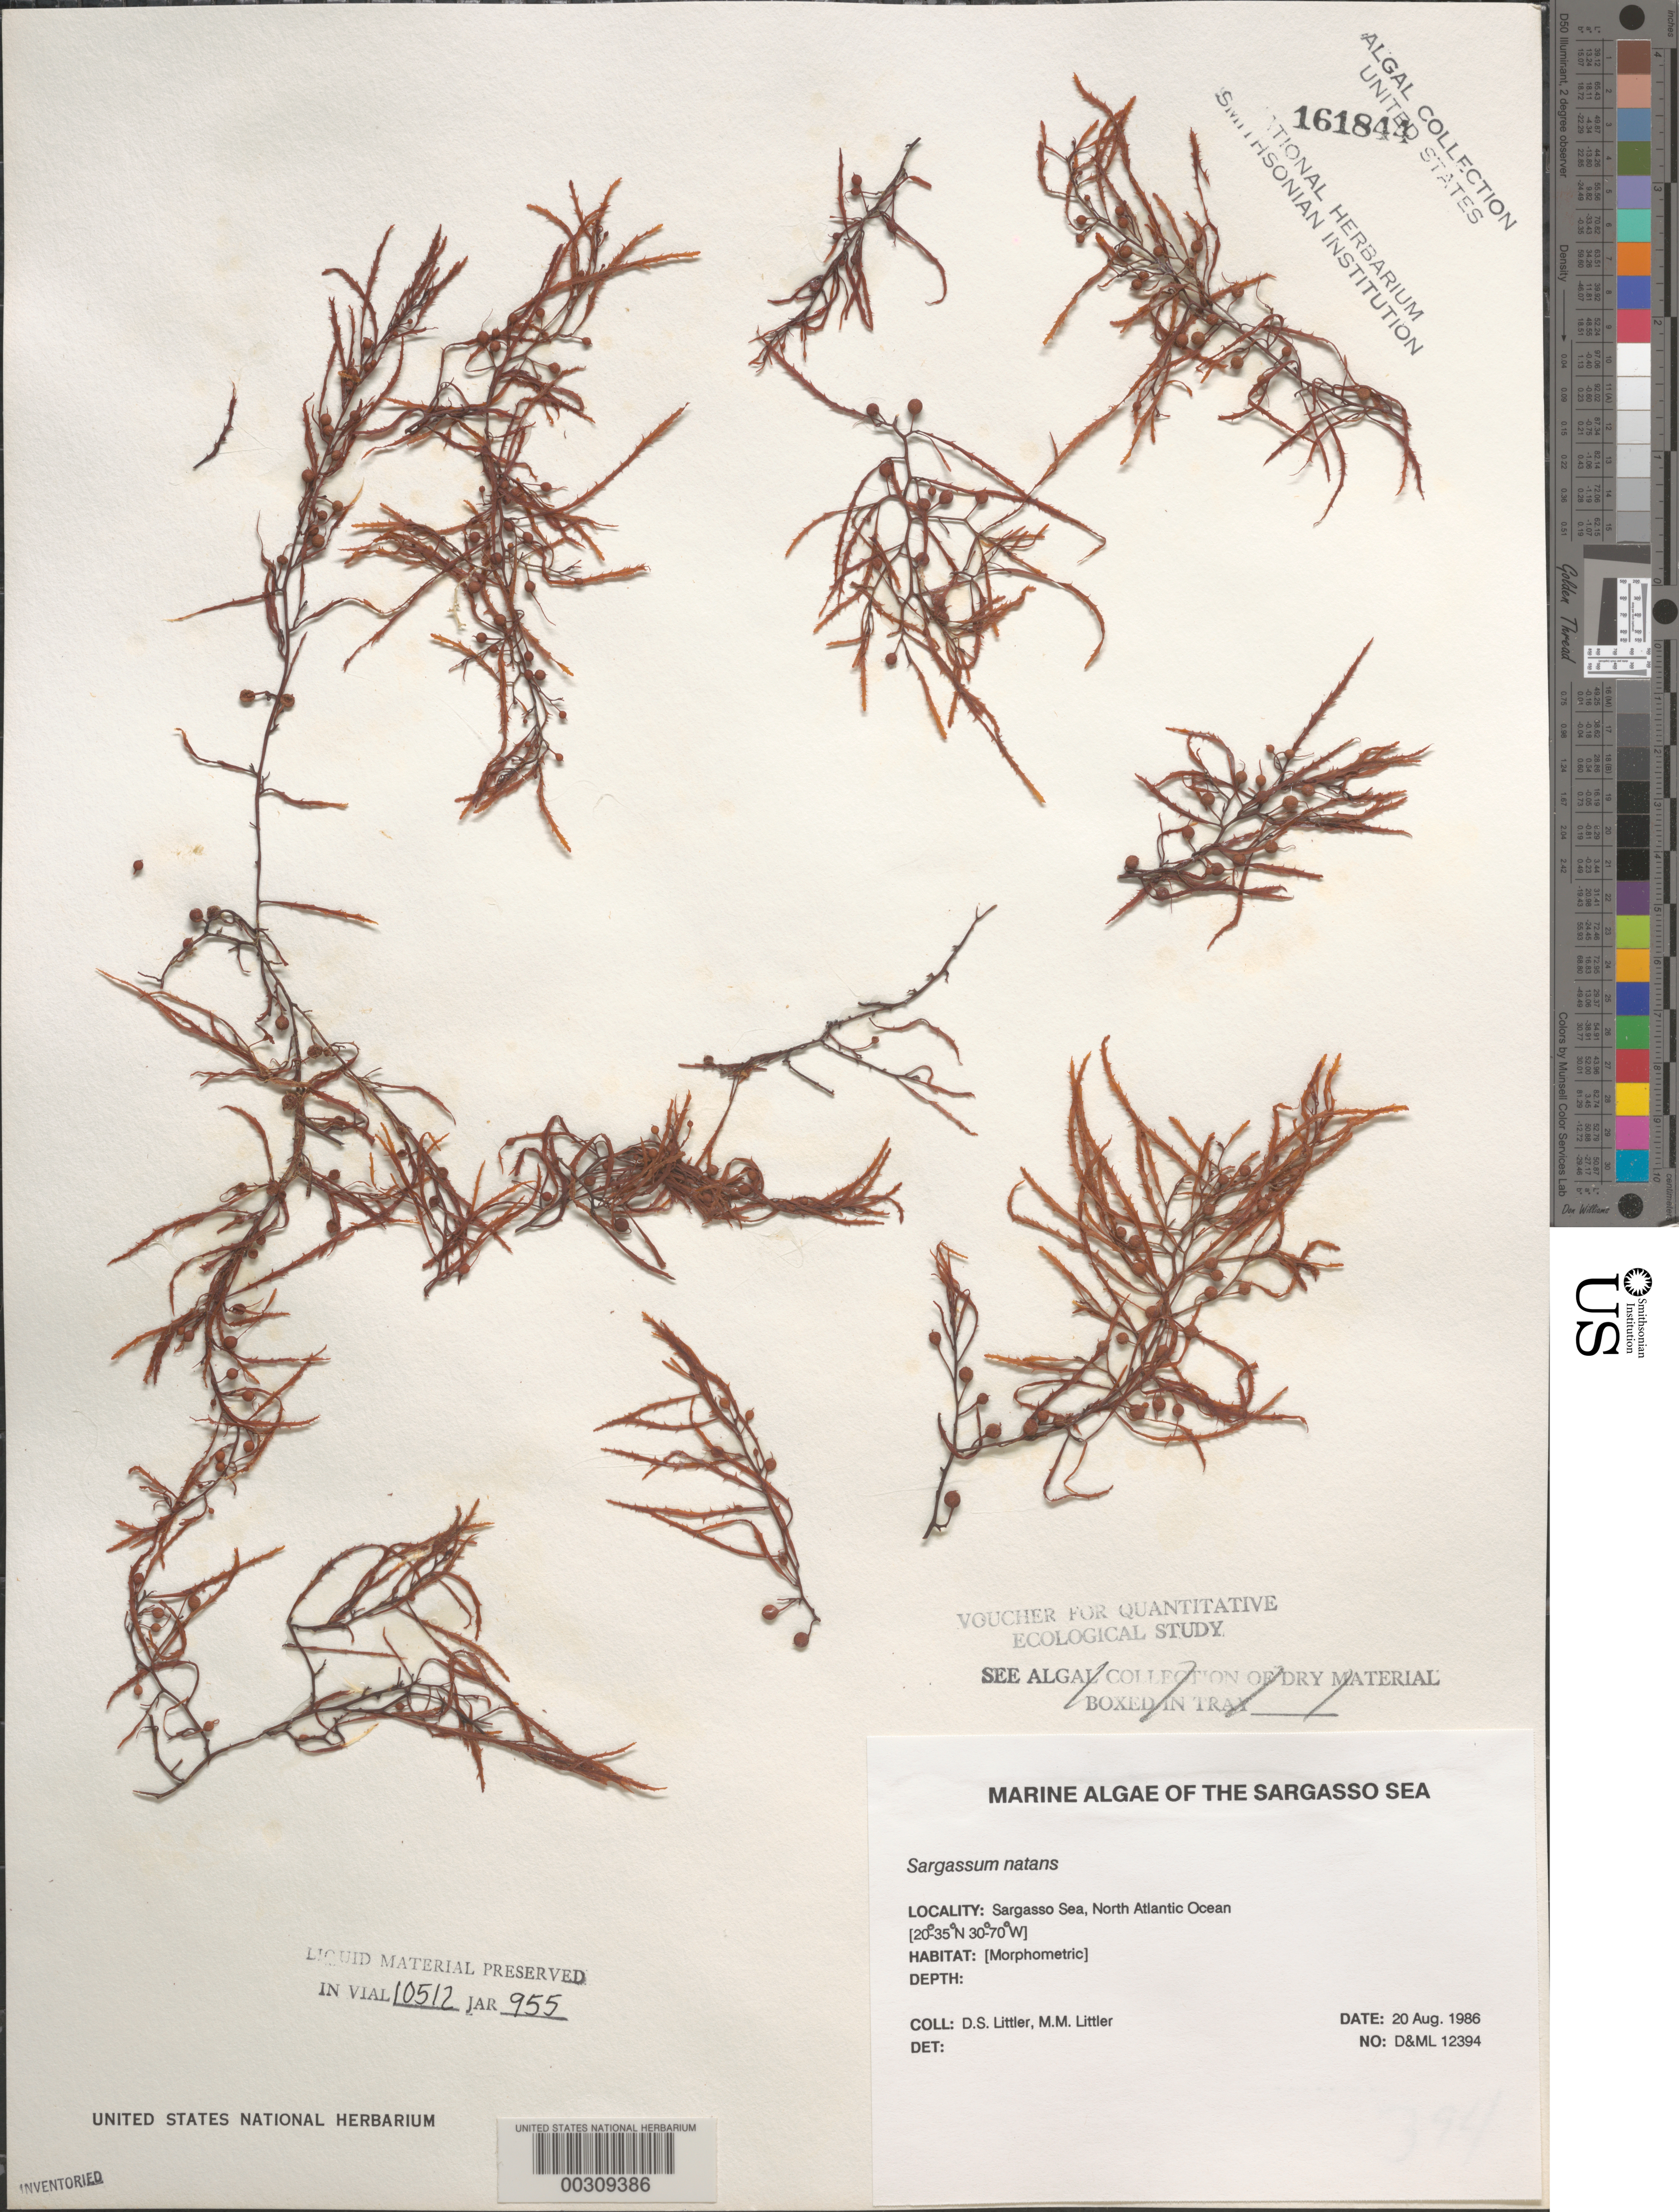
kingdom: Chromista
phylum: Ochrophyta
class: Phaeophyceae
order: Fucales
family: Sargassaceae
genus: Sargassum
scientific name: Sargassum natans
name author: (L.) Gaillon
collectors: D. S. Littler & M. M. Littler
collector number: D&ML 12394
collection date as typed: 20 Aug 1986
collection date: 1986-08-20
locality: Sargasso Sea, North Atlantic Ocean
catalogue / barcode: US 161844